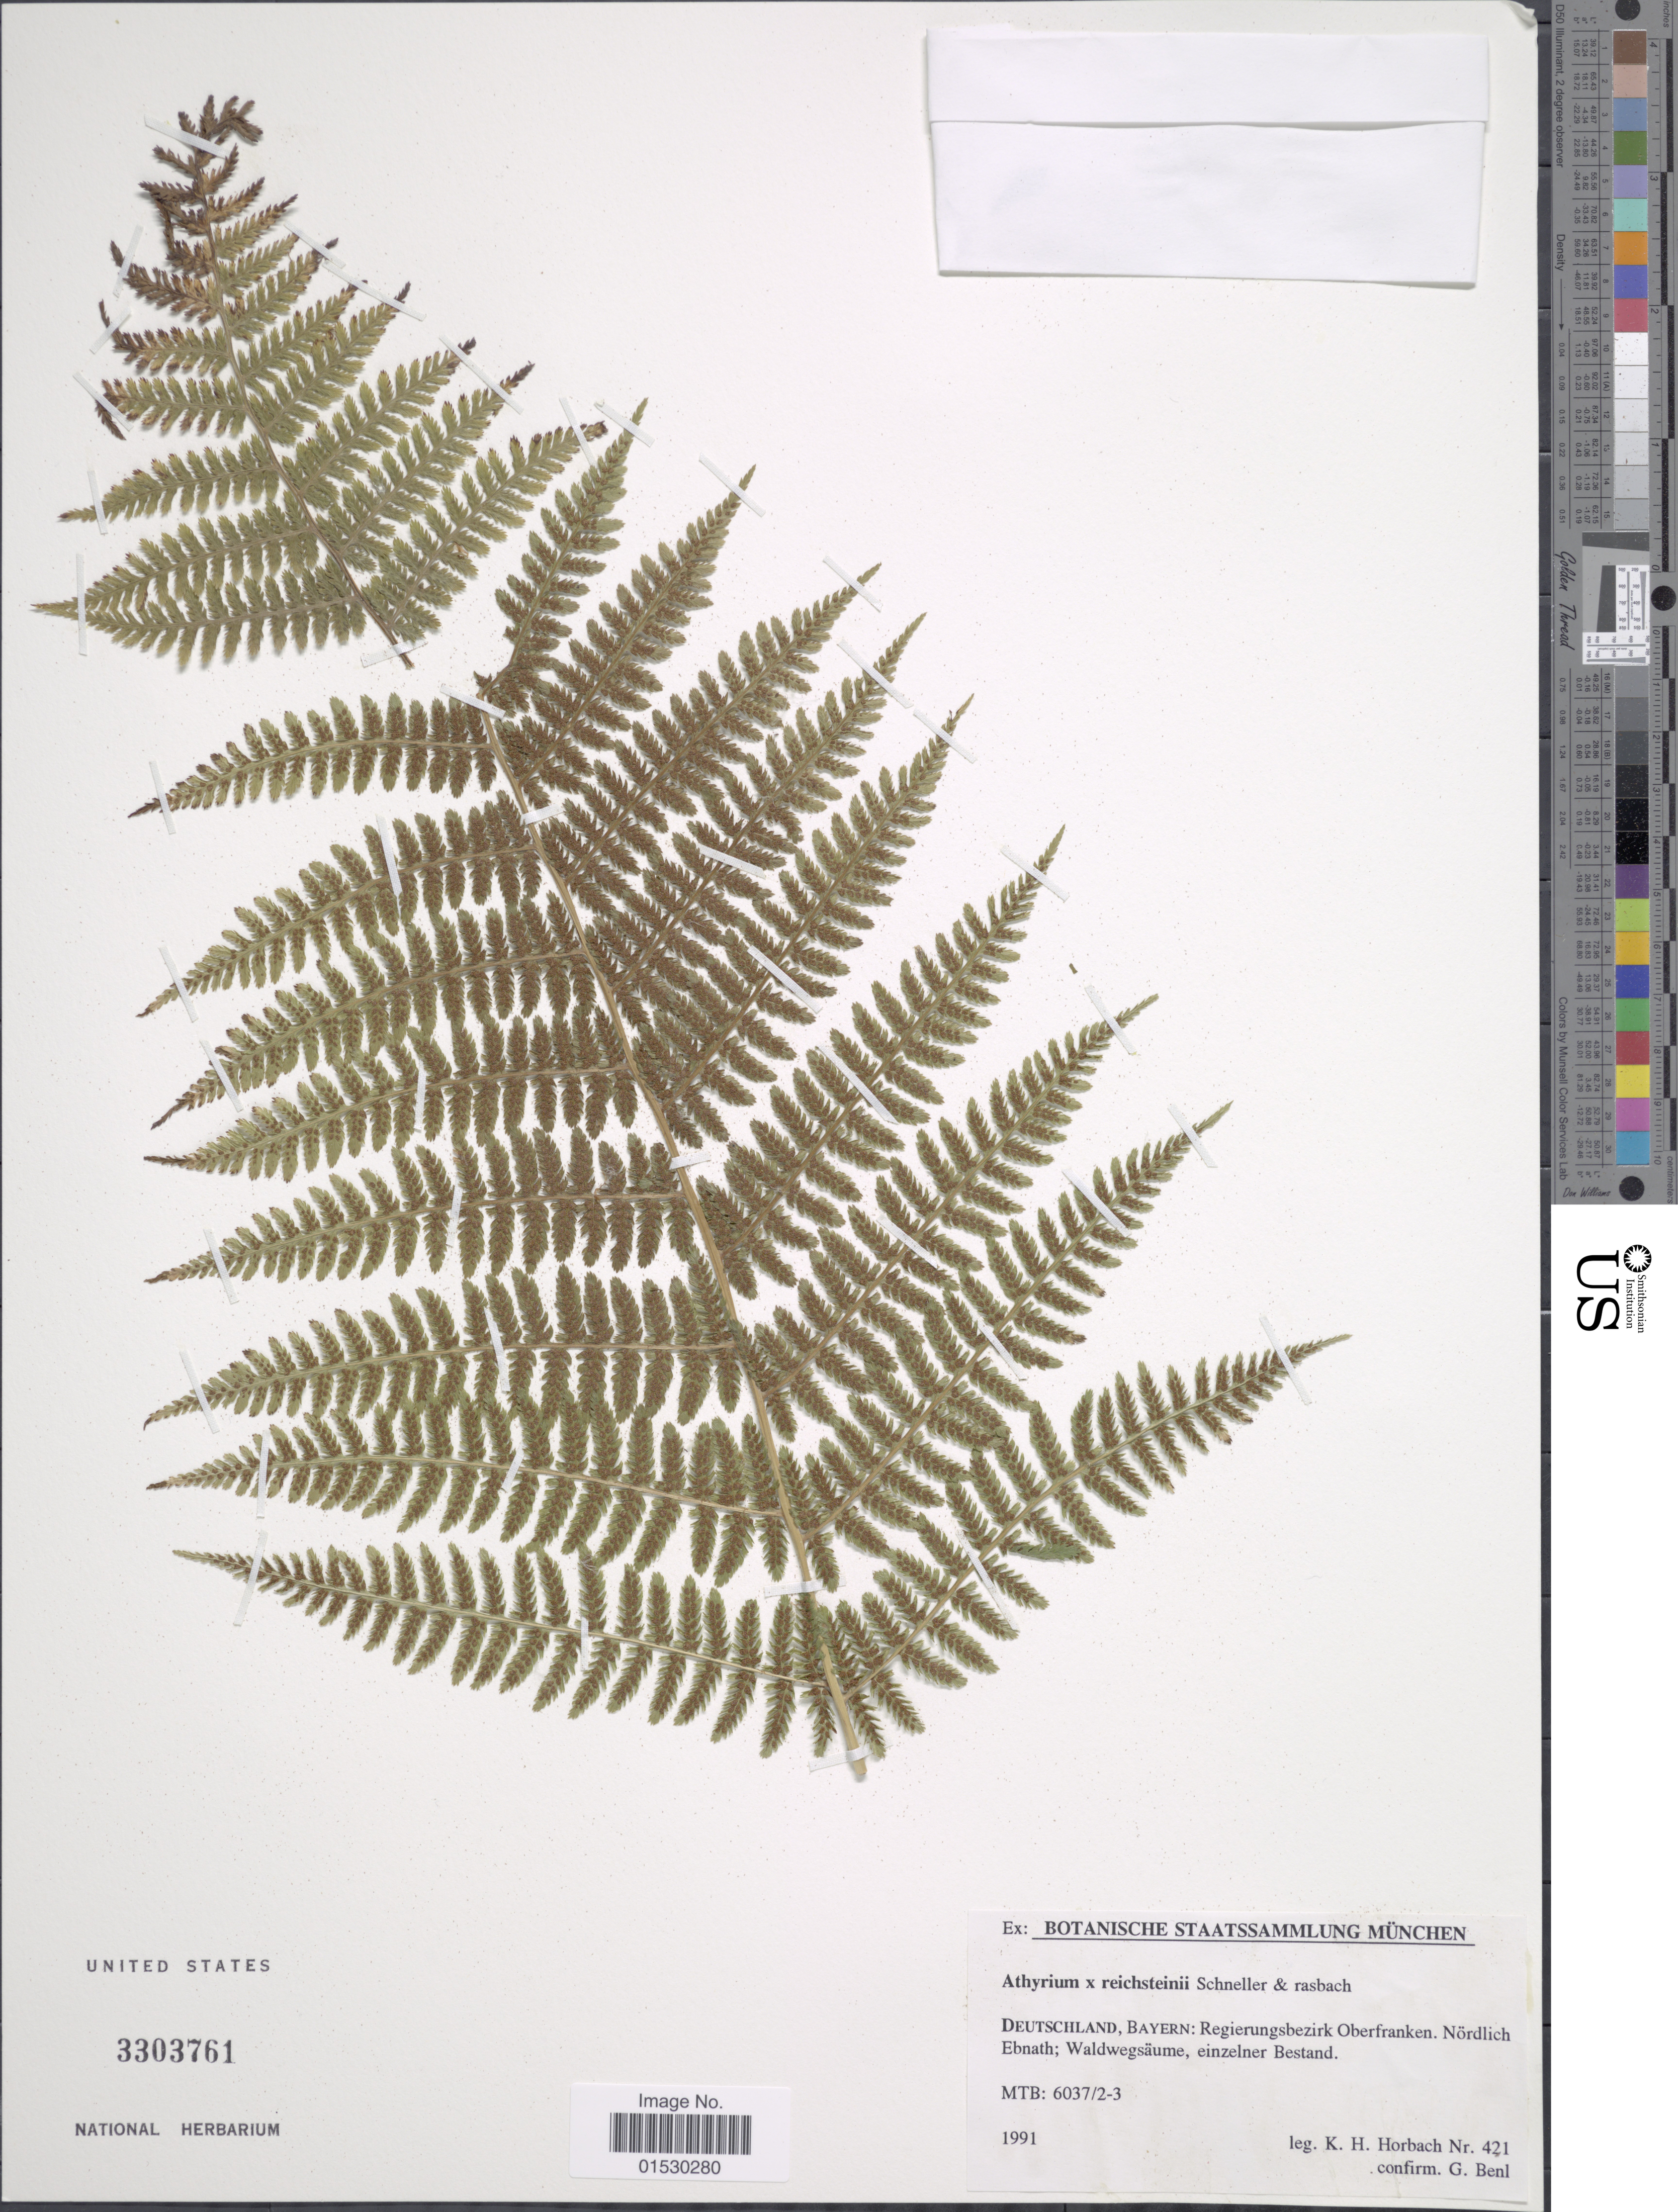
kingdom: Plantae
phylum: Tracheophyta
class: Polypodiopsida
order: Polypodiales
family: Athyriaceae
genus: Athyrium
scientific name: Athyrium x reichsteinii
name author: Schneller & Rasbach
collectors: K. Horbach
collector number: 421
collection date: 1991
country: Germany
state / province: Bayern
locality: Regierungsbezirk Oberfranken. Nordlich Ebnath; Waldwegsaume, einzelner bestand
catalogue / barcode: US 3303761